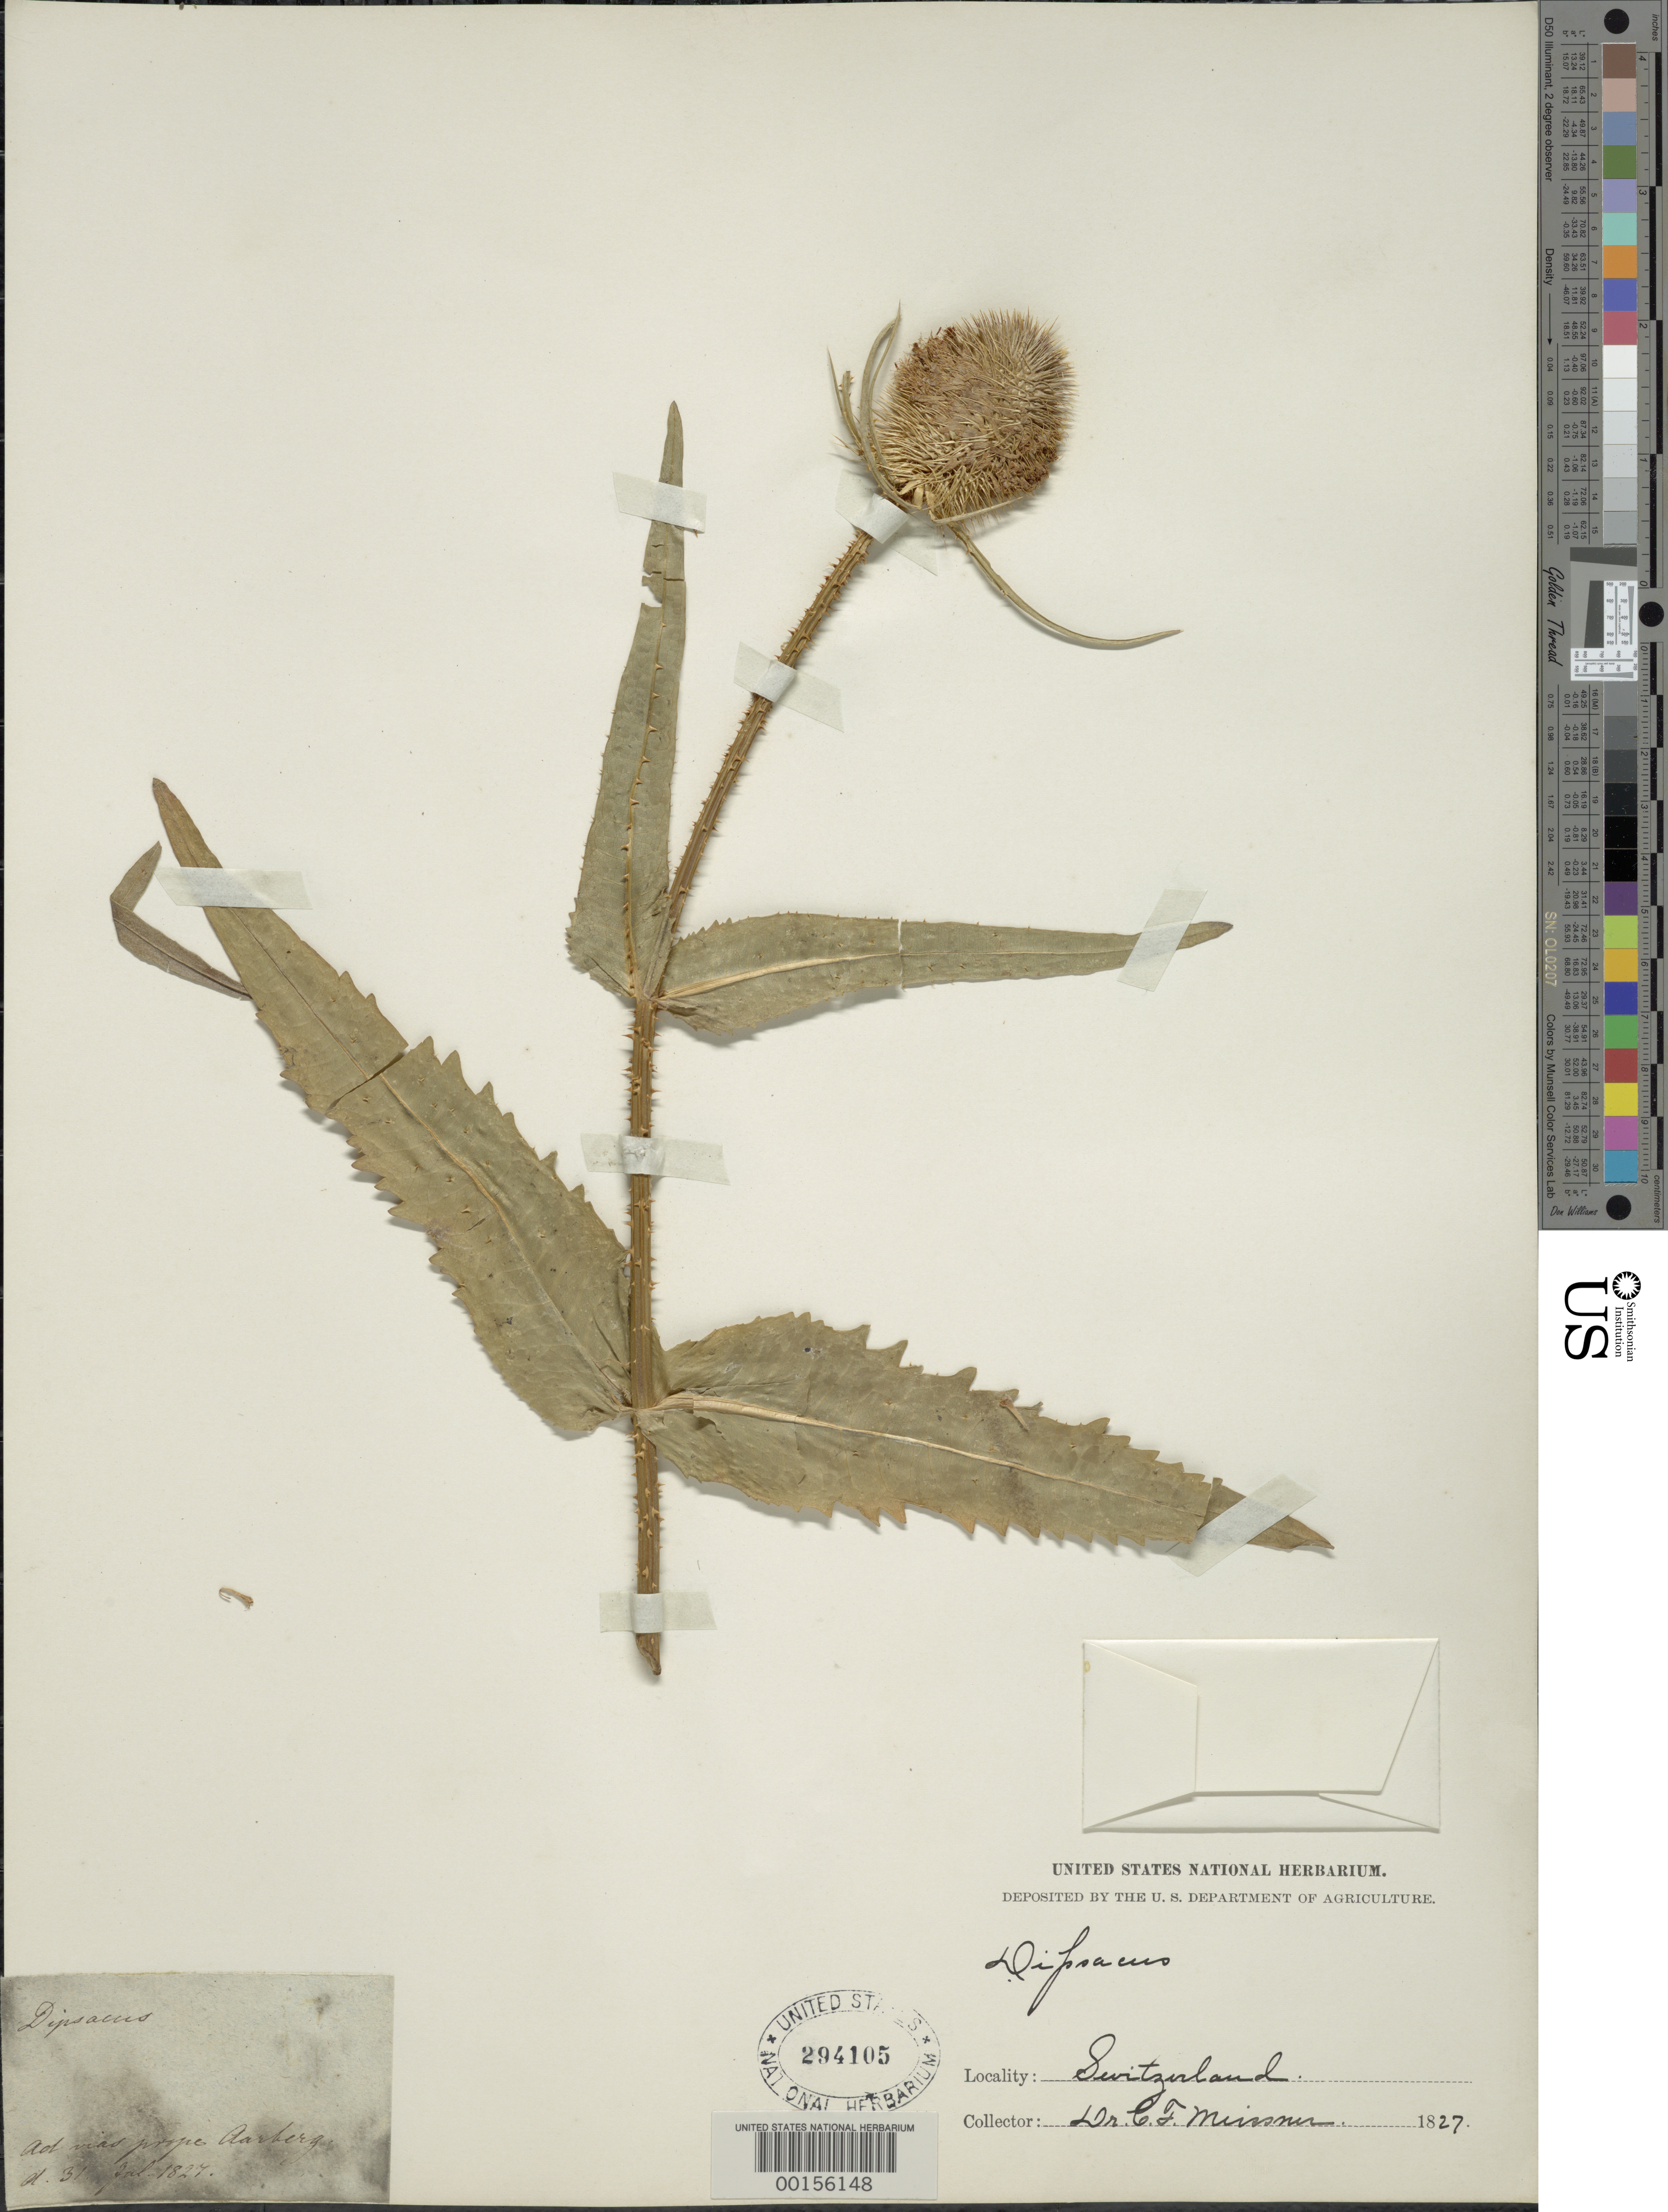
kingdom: Plantae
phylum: Tracheophyta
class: Magnoliopsida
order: Dipsacales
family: Caprifoliaceae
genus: Dipsacus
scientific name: Dipsacus sp.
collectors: C. F. D. Meisner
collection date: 1827-07-31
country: Switzerland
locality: Ad vias prope Aarberg.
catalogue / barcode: US 294105